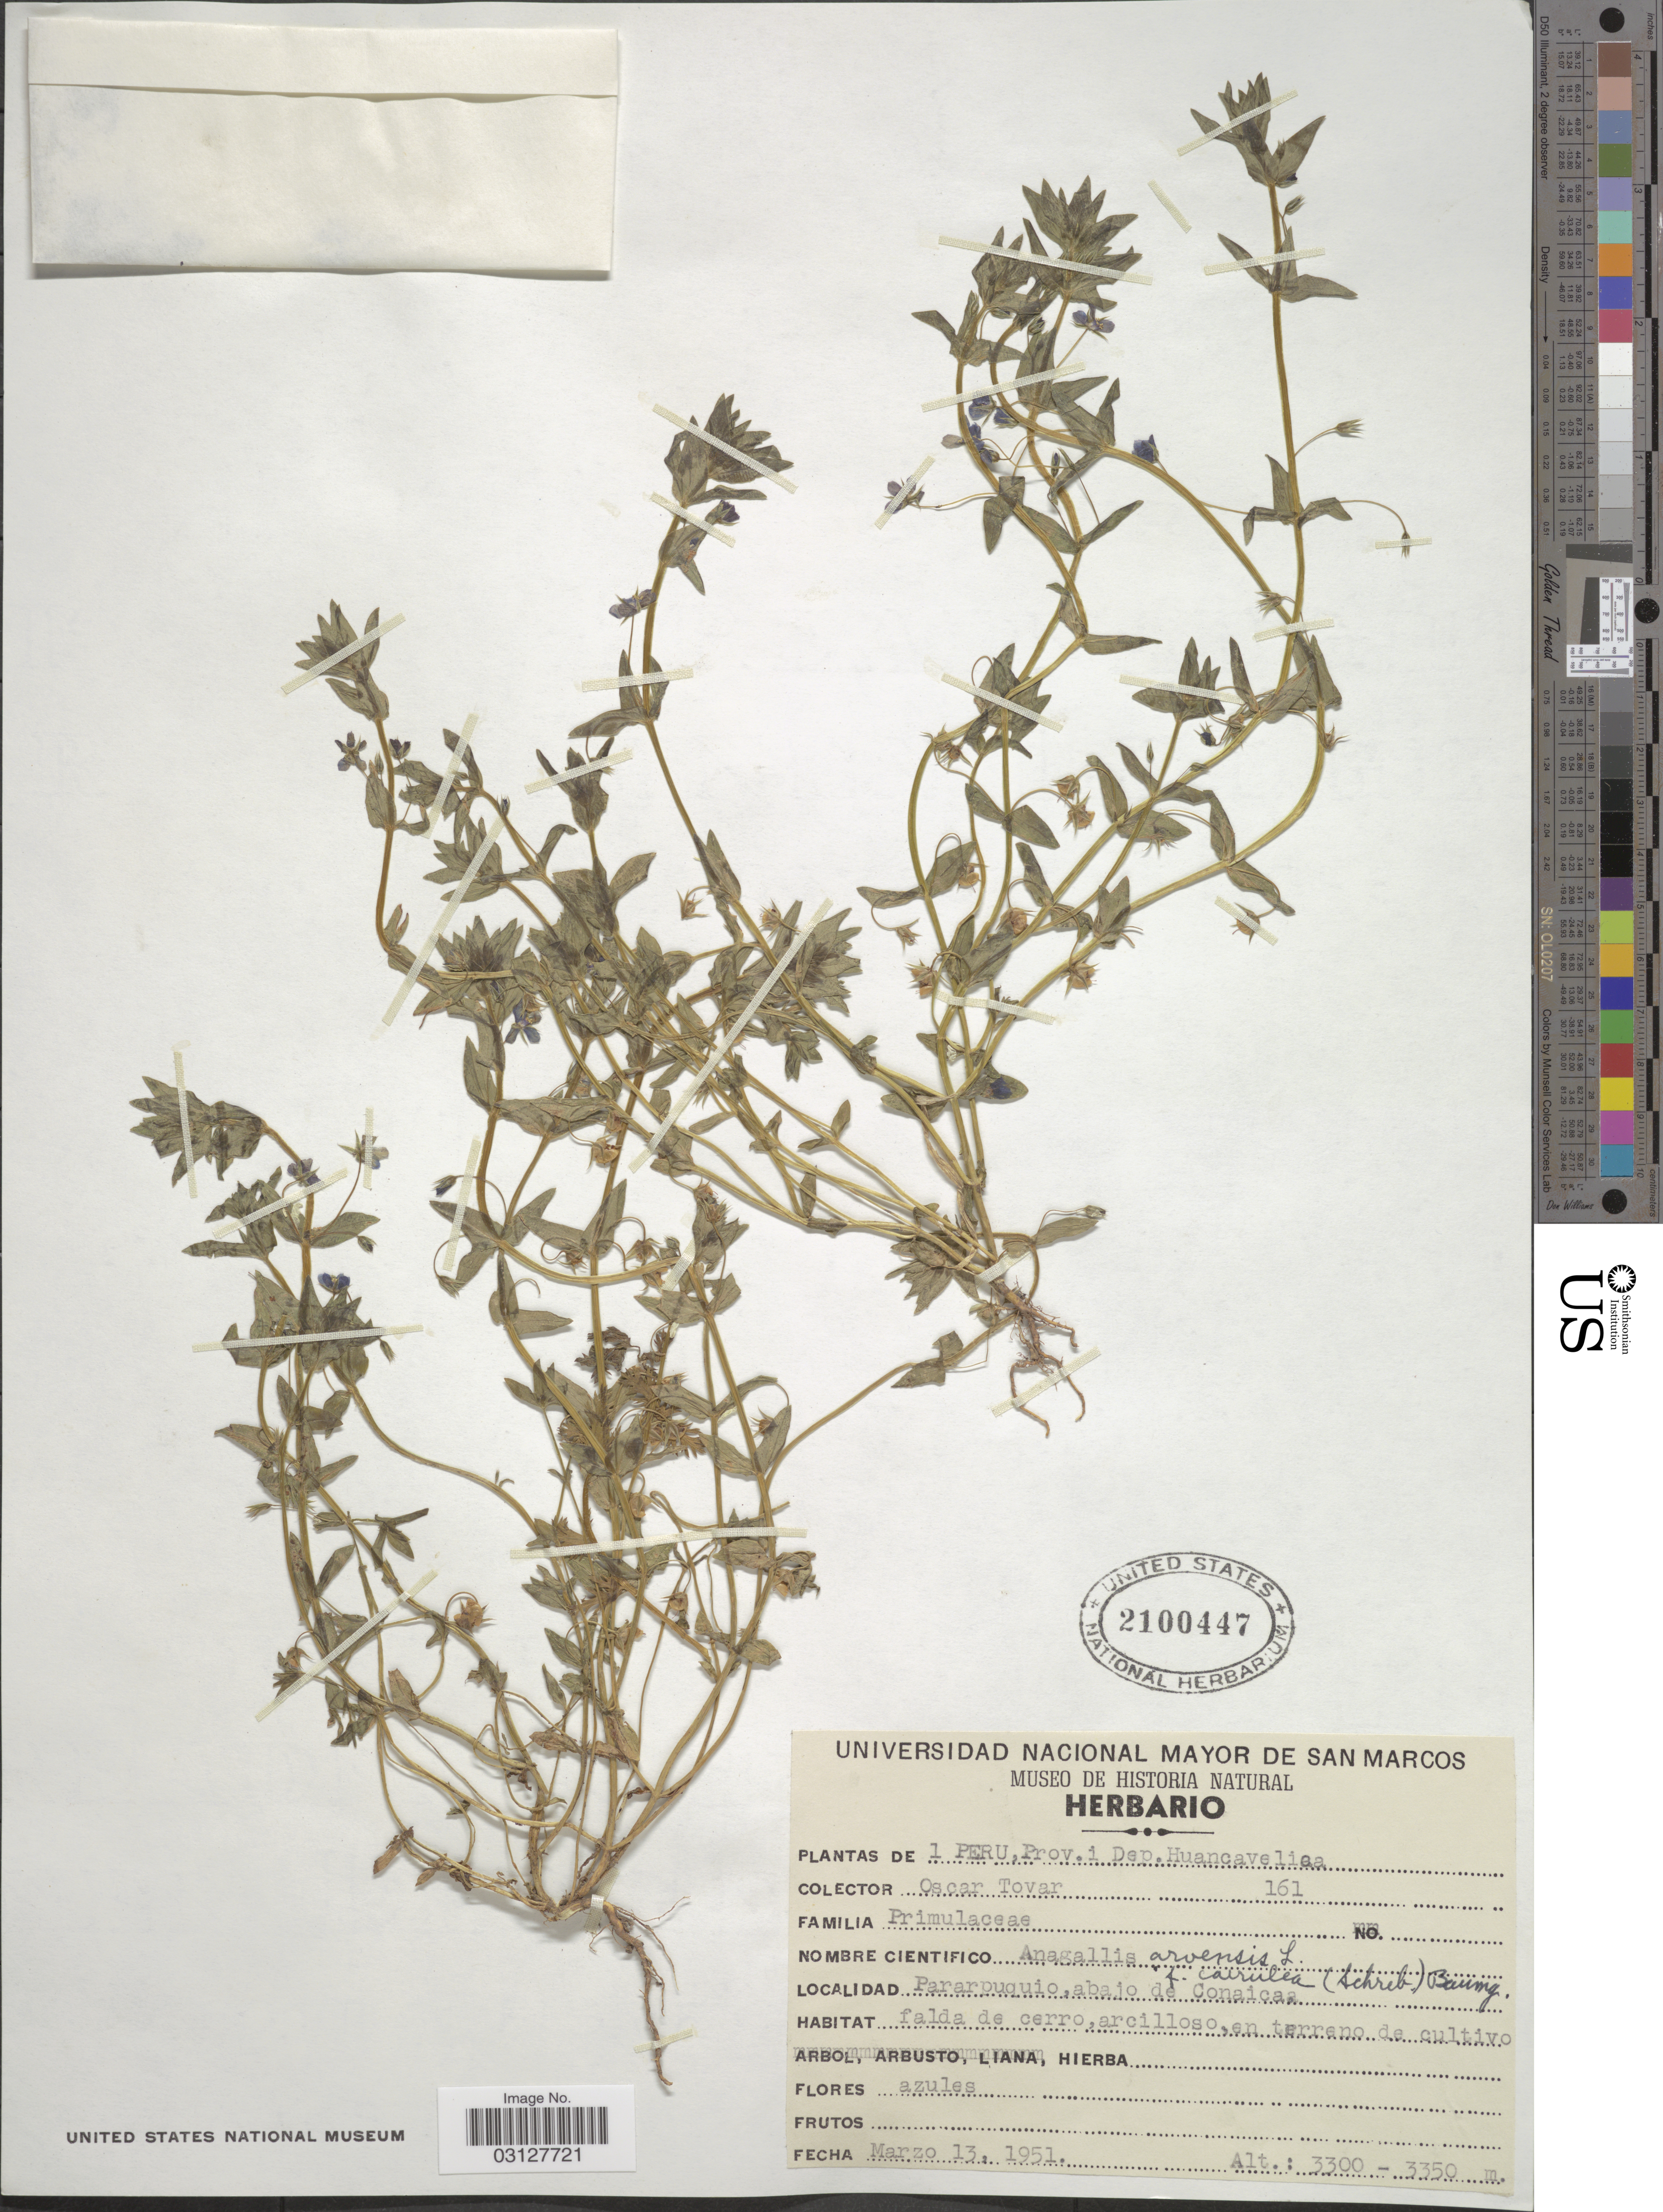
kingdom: Plantae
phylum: Tracheophyta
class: Magnoliopsida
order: Ericales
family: Primulaceae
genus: Anagallis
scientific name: Anagallis coerulea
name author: Schreb.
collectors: Ó. Tovar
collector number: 161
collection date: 1951-03-13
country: Peru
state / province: Huancavelica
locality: Dep. Huancavelica, Pararpuquio, abajo de Conaicaa.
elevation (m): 3300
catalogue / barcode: US 2100447